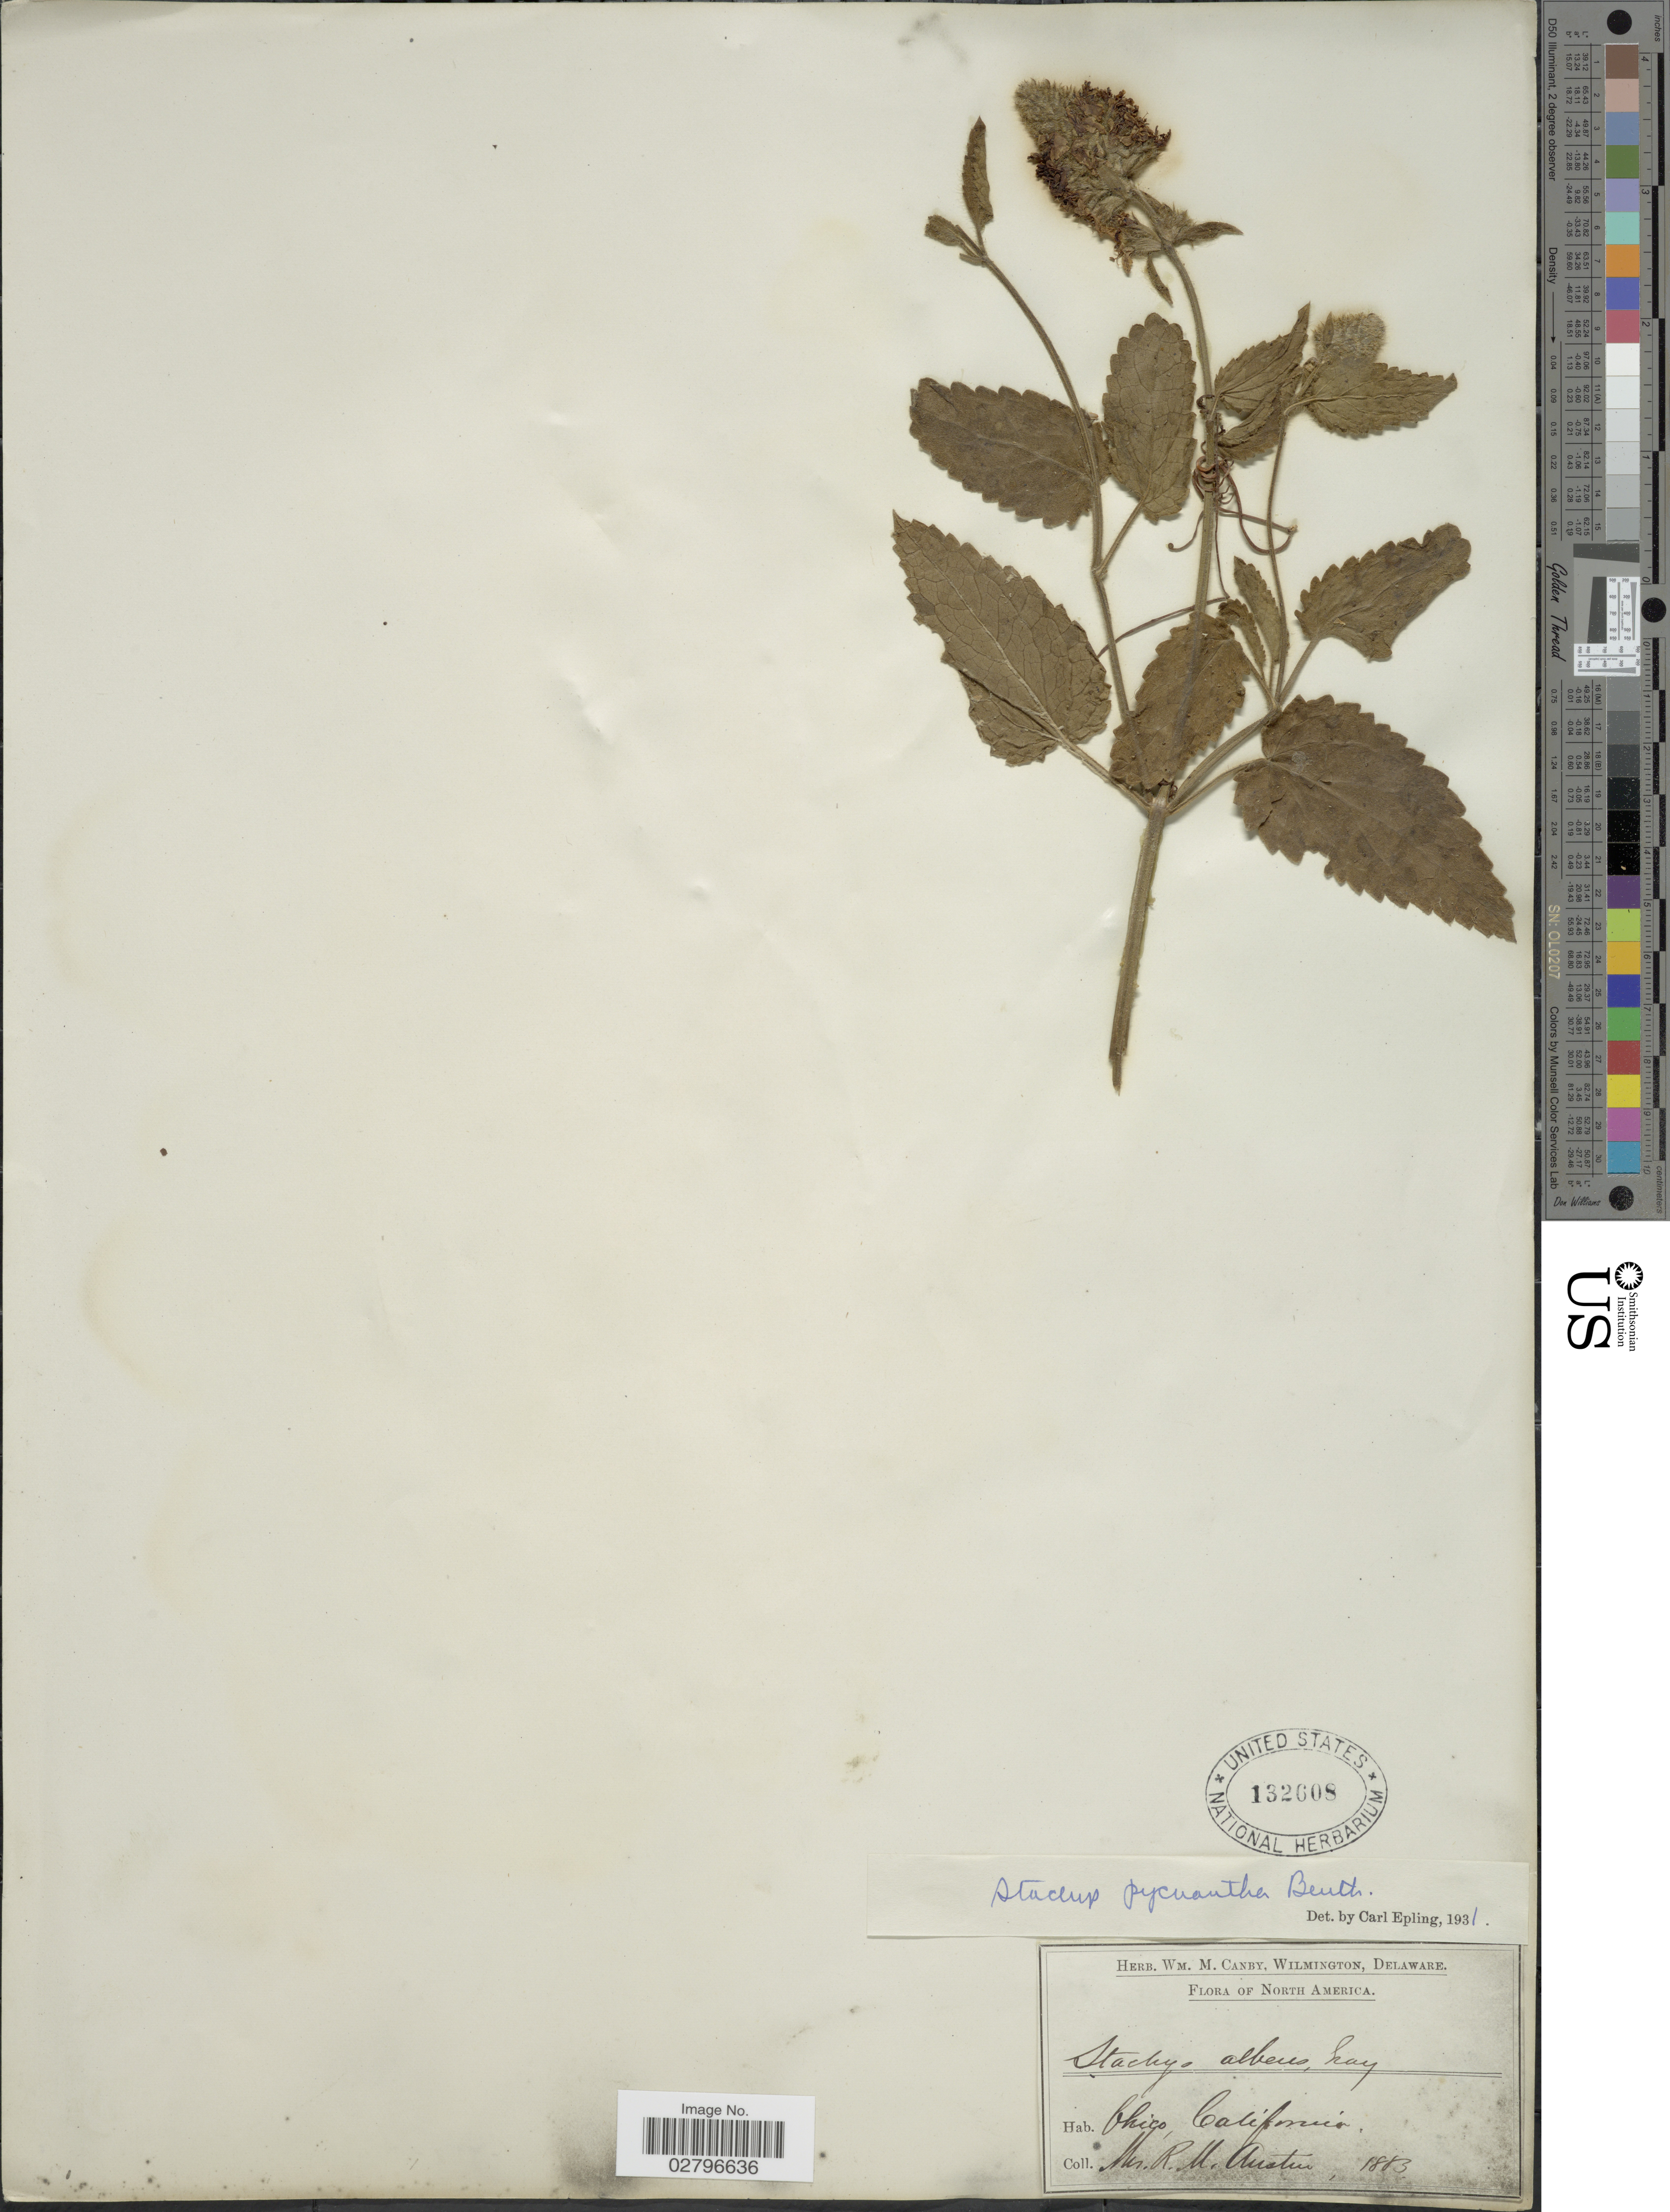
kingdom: Plantae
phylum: Tracheophyta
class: Magnoliopsida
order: Lamiales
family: Lamiaceae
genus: Stachys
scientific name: Stachys pycnantha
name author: Benth.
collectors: R. Austin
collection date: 1883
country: United States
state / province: California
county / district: Butte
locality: Chico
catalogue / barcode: US 132608